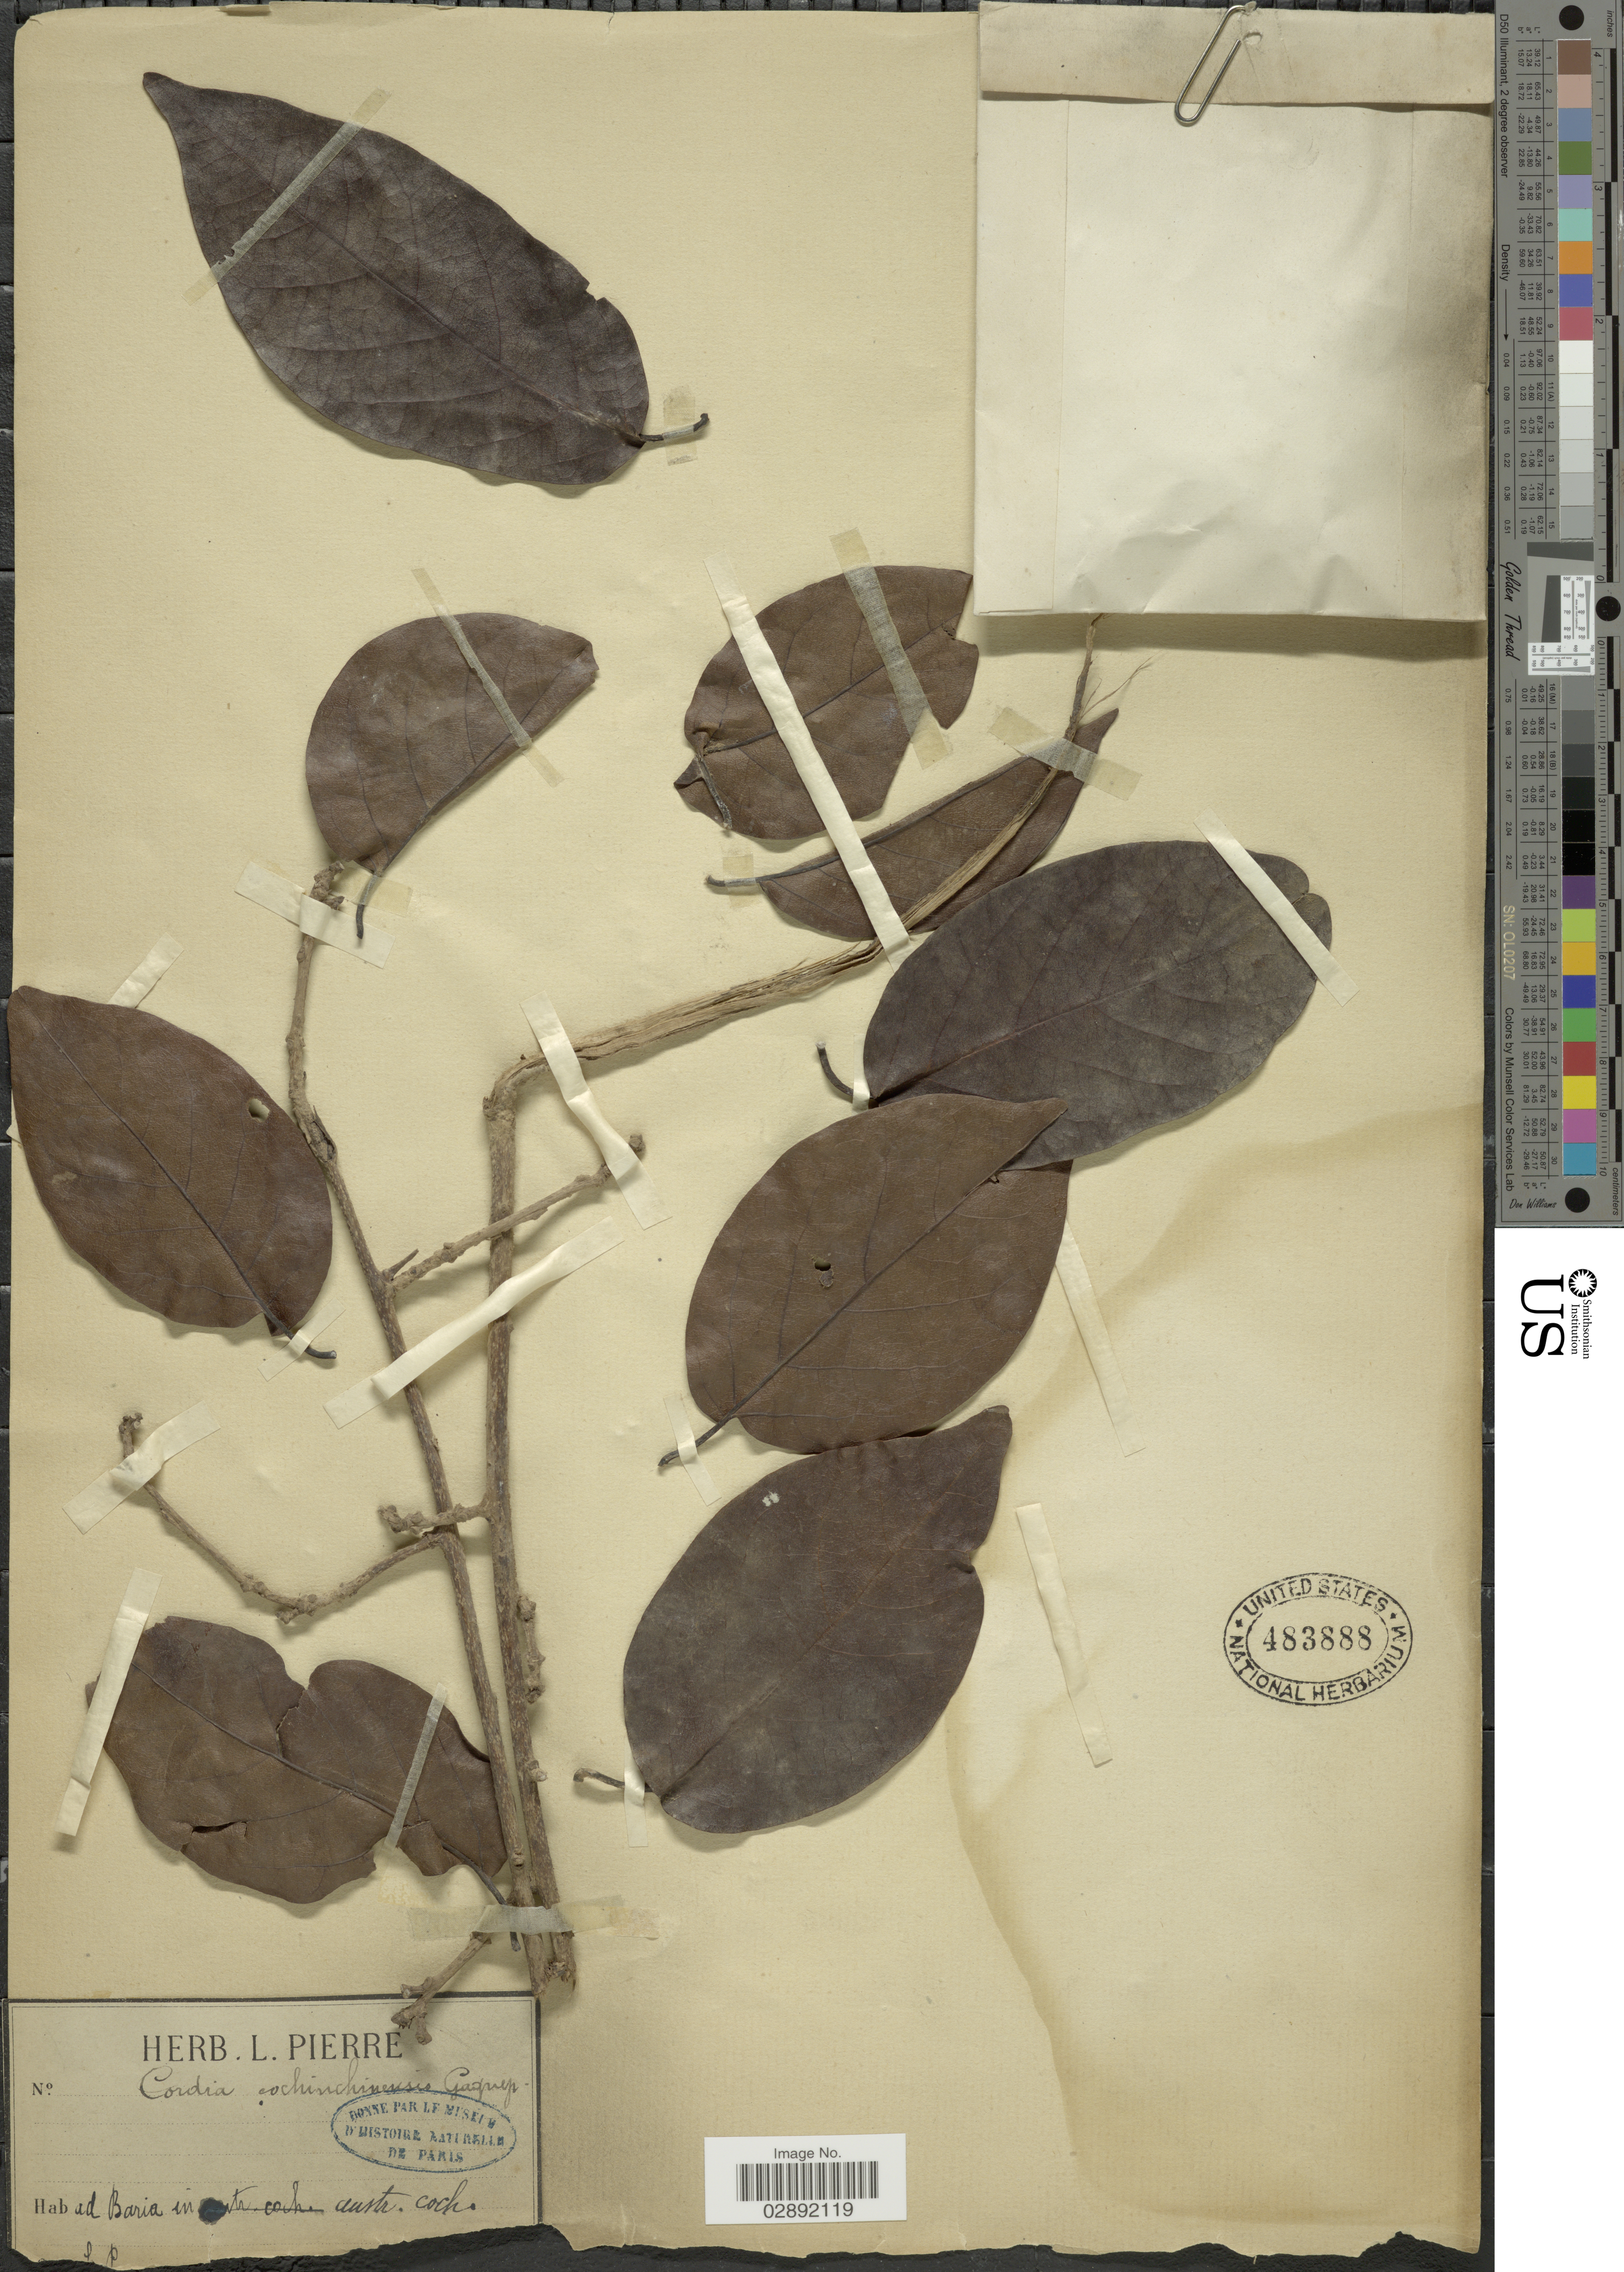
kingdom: Plantae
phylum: Tracheophyta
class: Magnoliopsida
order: Boraginales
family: Cordiaceae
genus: Cordia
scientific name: Cordia cochinchinensis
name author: Gagnep.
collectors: L. Pierre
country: Vietnam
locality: Ad Baria in austr. coch.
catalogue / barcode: US 483888